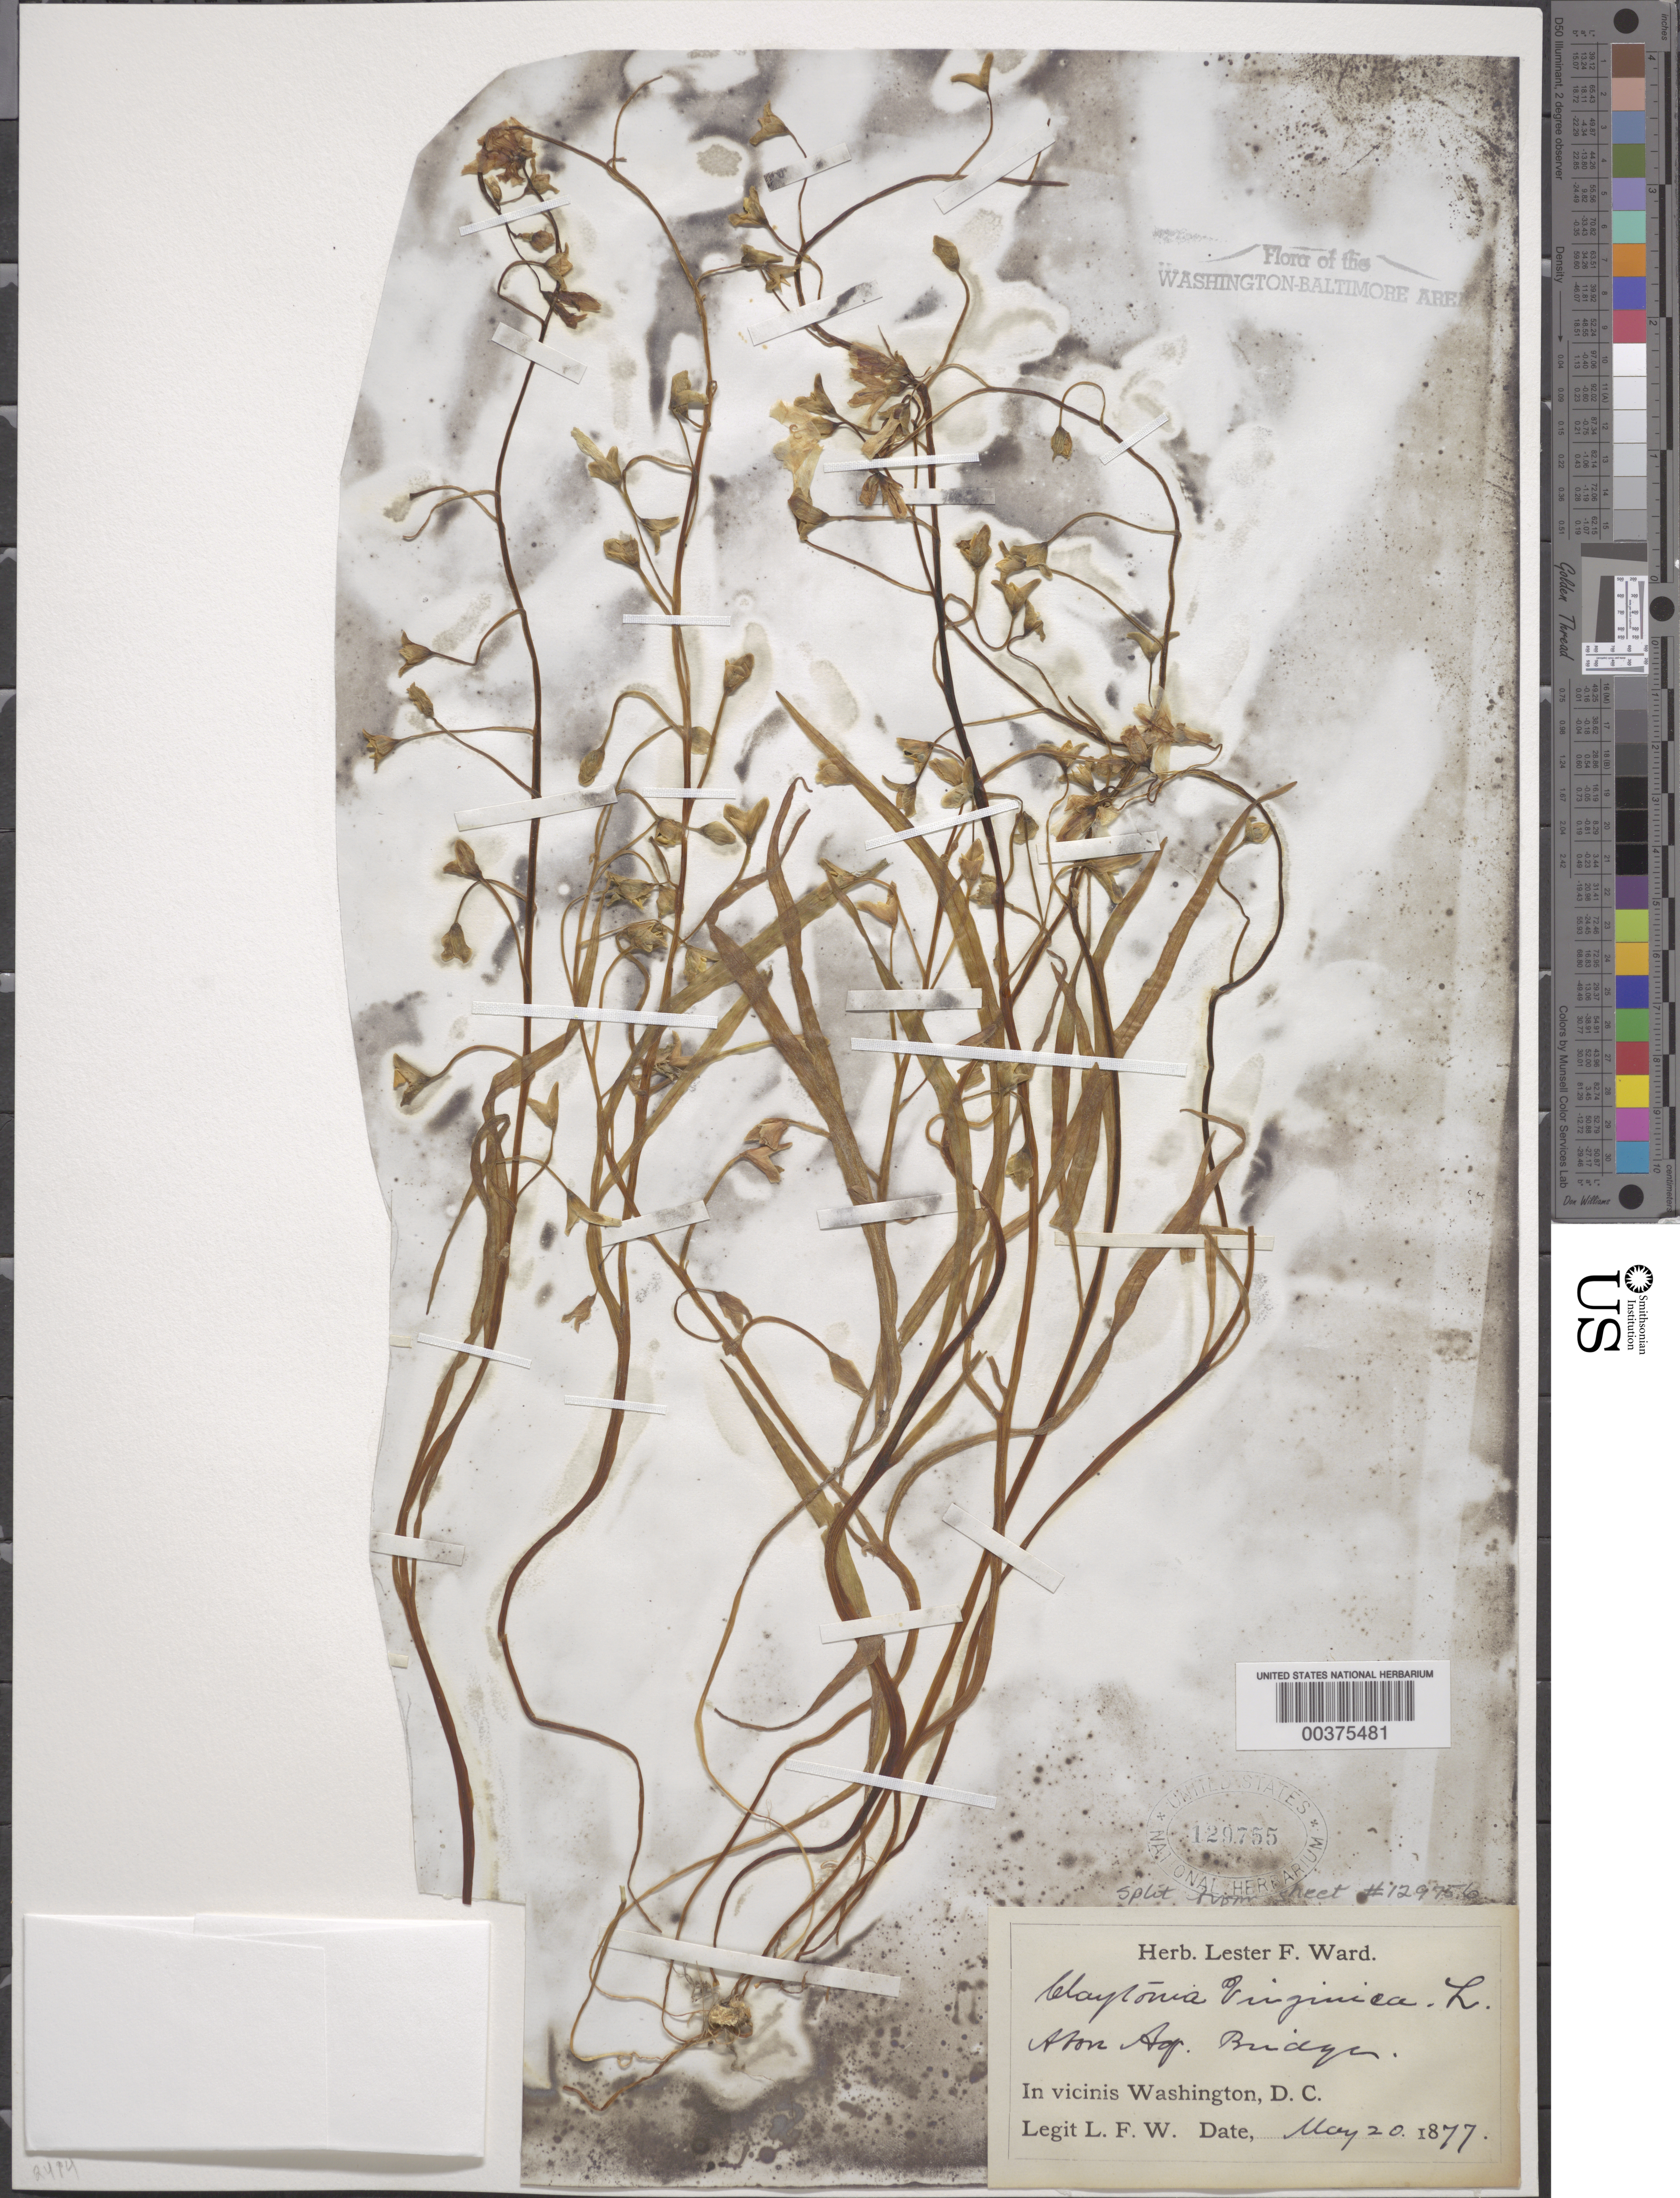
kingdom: Plantae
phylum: Tracheophyta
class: Magnoliopsida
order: Caryophyllales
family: Montiaceae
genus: Claytonia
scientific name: Claytonia virginica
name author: L.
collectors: L. F. Ward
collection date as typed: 20 May 1877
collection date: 1877-05-20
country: United States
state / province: Virginia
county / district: Fairfax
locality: Above Aqueduct Bridge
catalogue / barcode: US 129755